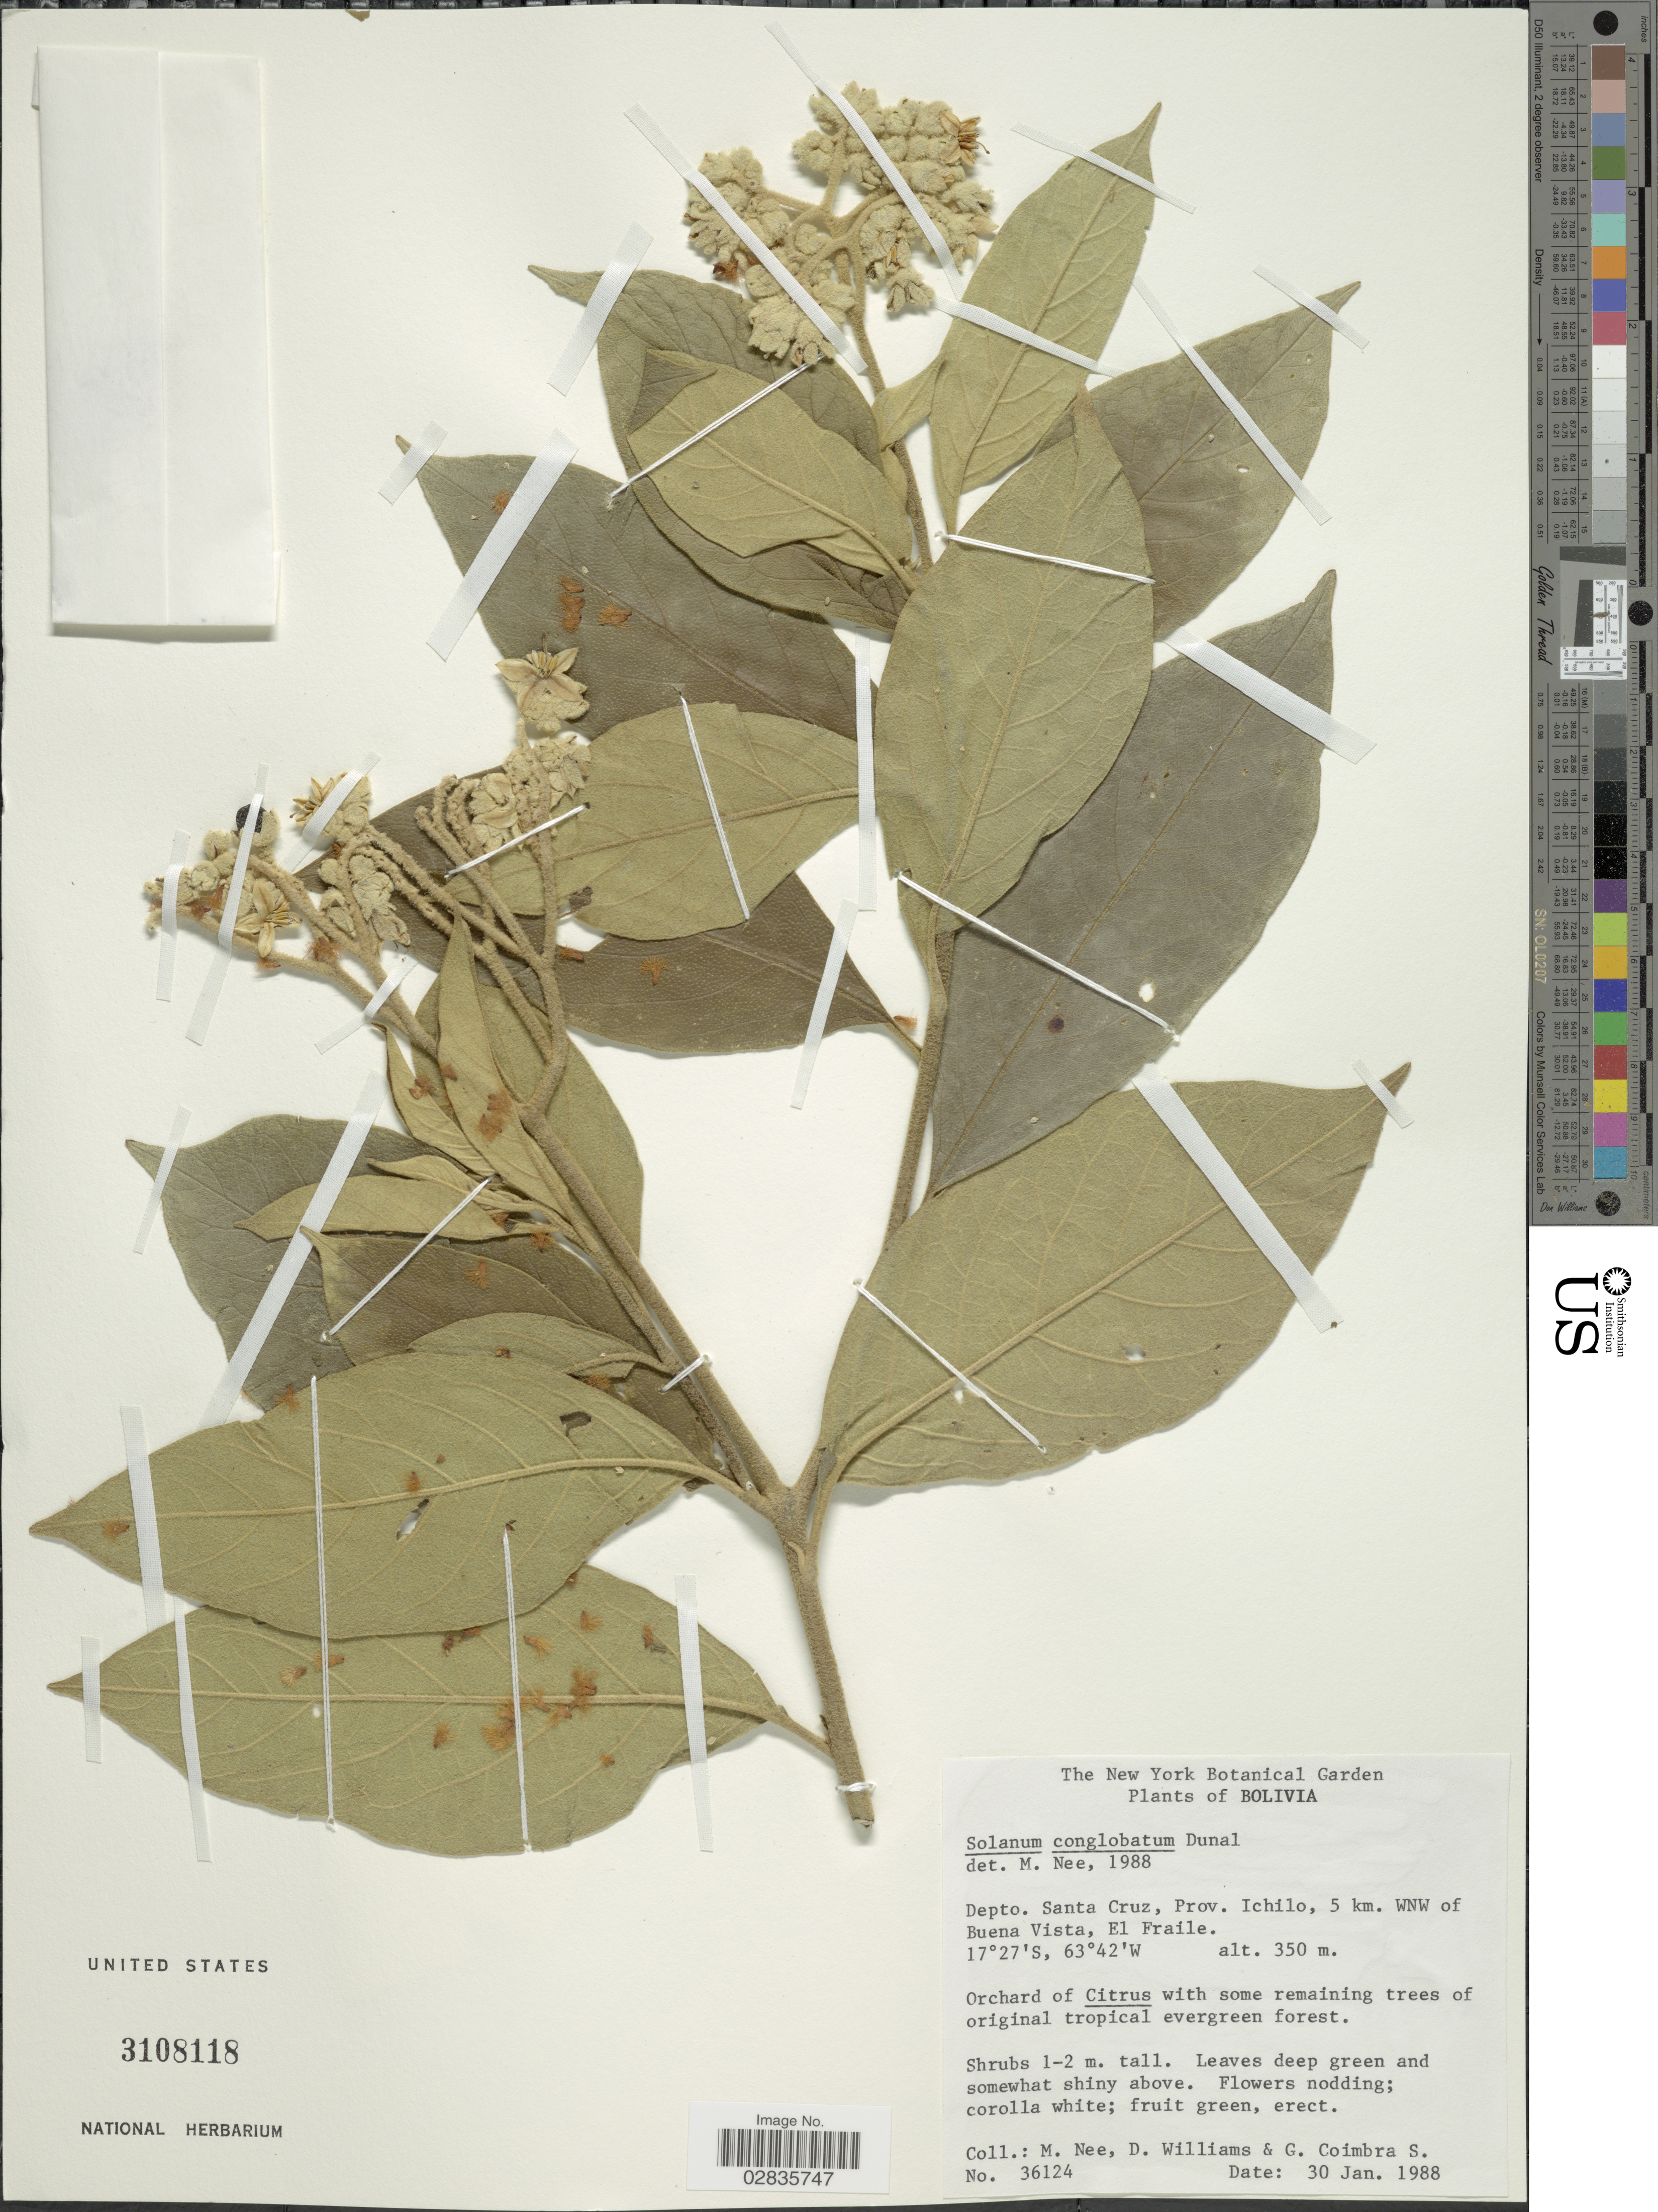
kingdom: Plantae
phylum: Tracheophyta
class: Magnoliopsida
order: Solanales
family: Solanaceae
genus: Solanum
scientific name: Solanum conglobatum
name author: Dunal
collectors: M. Nee, D. Williams & G. Coimbra S.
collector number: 36124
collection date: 1988-01-30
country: Bolivia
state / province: Santa Cruz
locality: Depto. Santa Cruz, Prov. Ichilo, 5 km. WNW of Buena Vista, El Fraile.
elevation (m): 350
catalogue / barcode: US 3108118